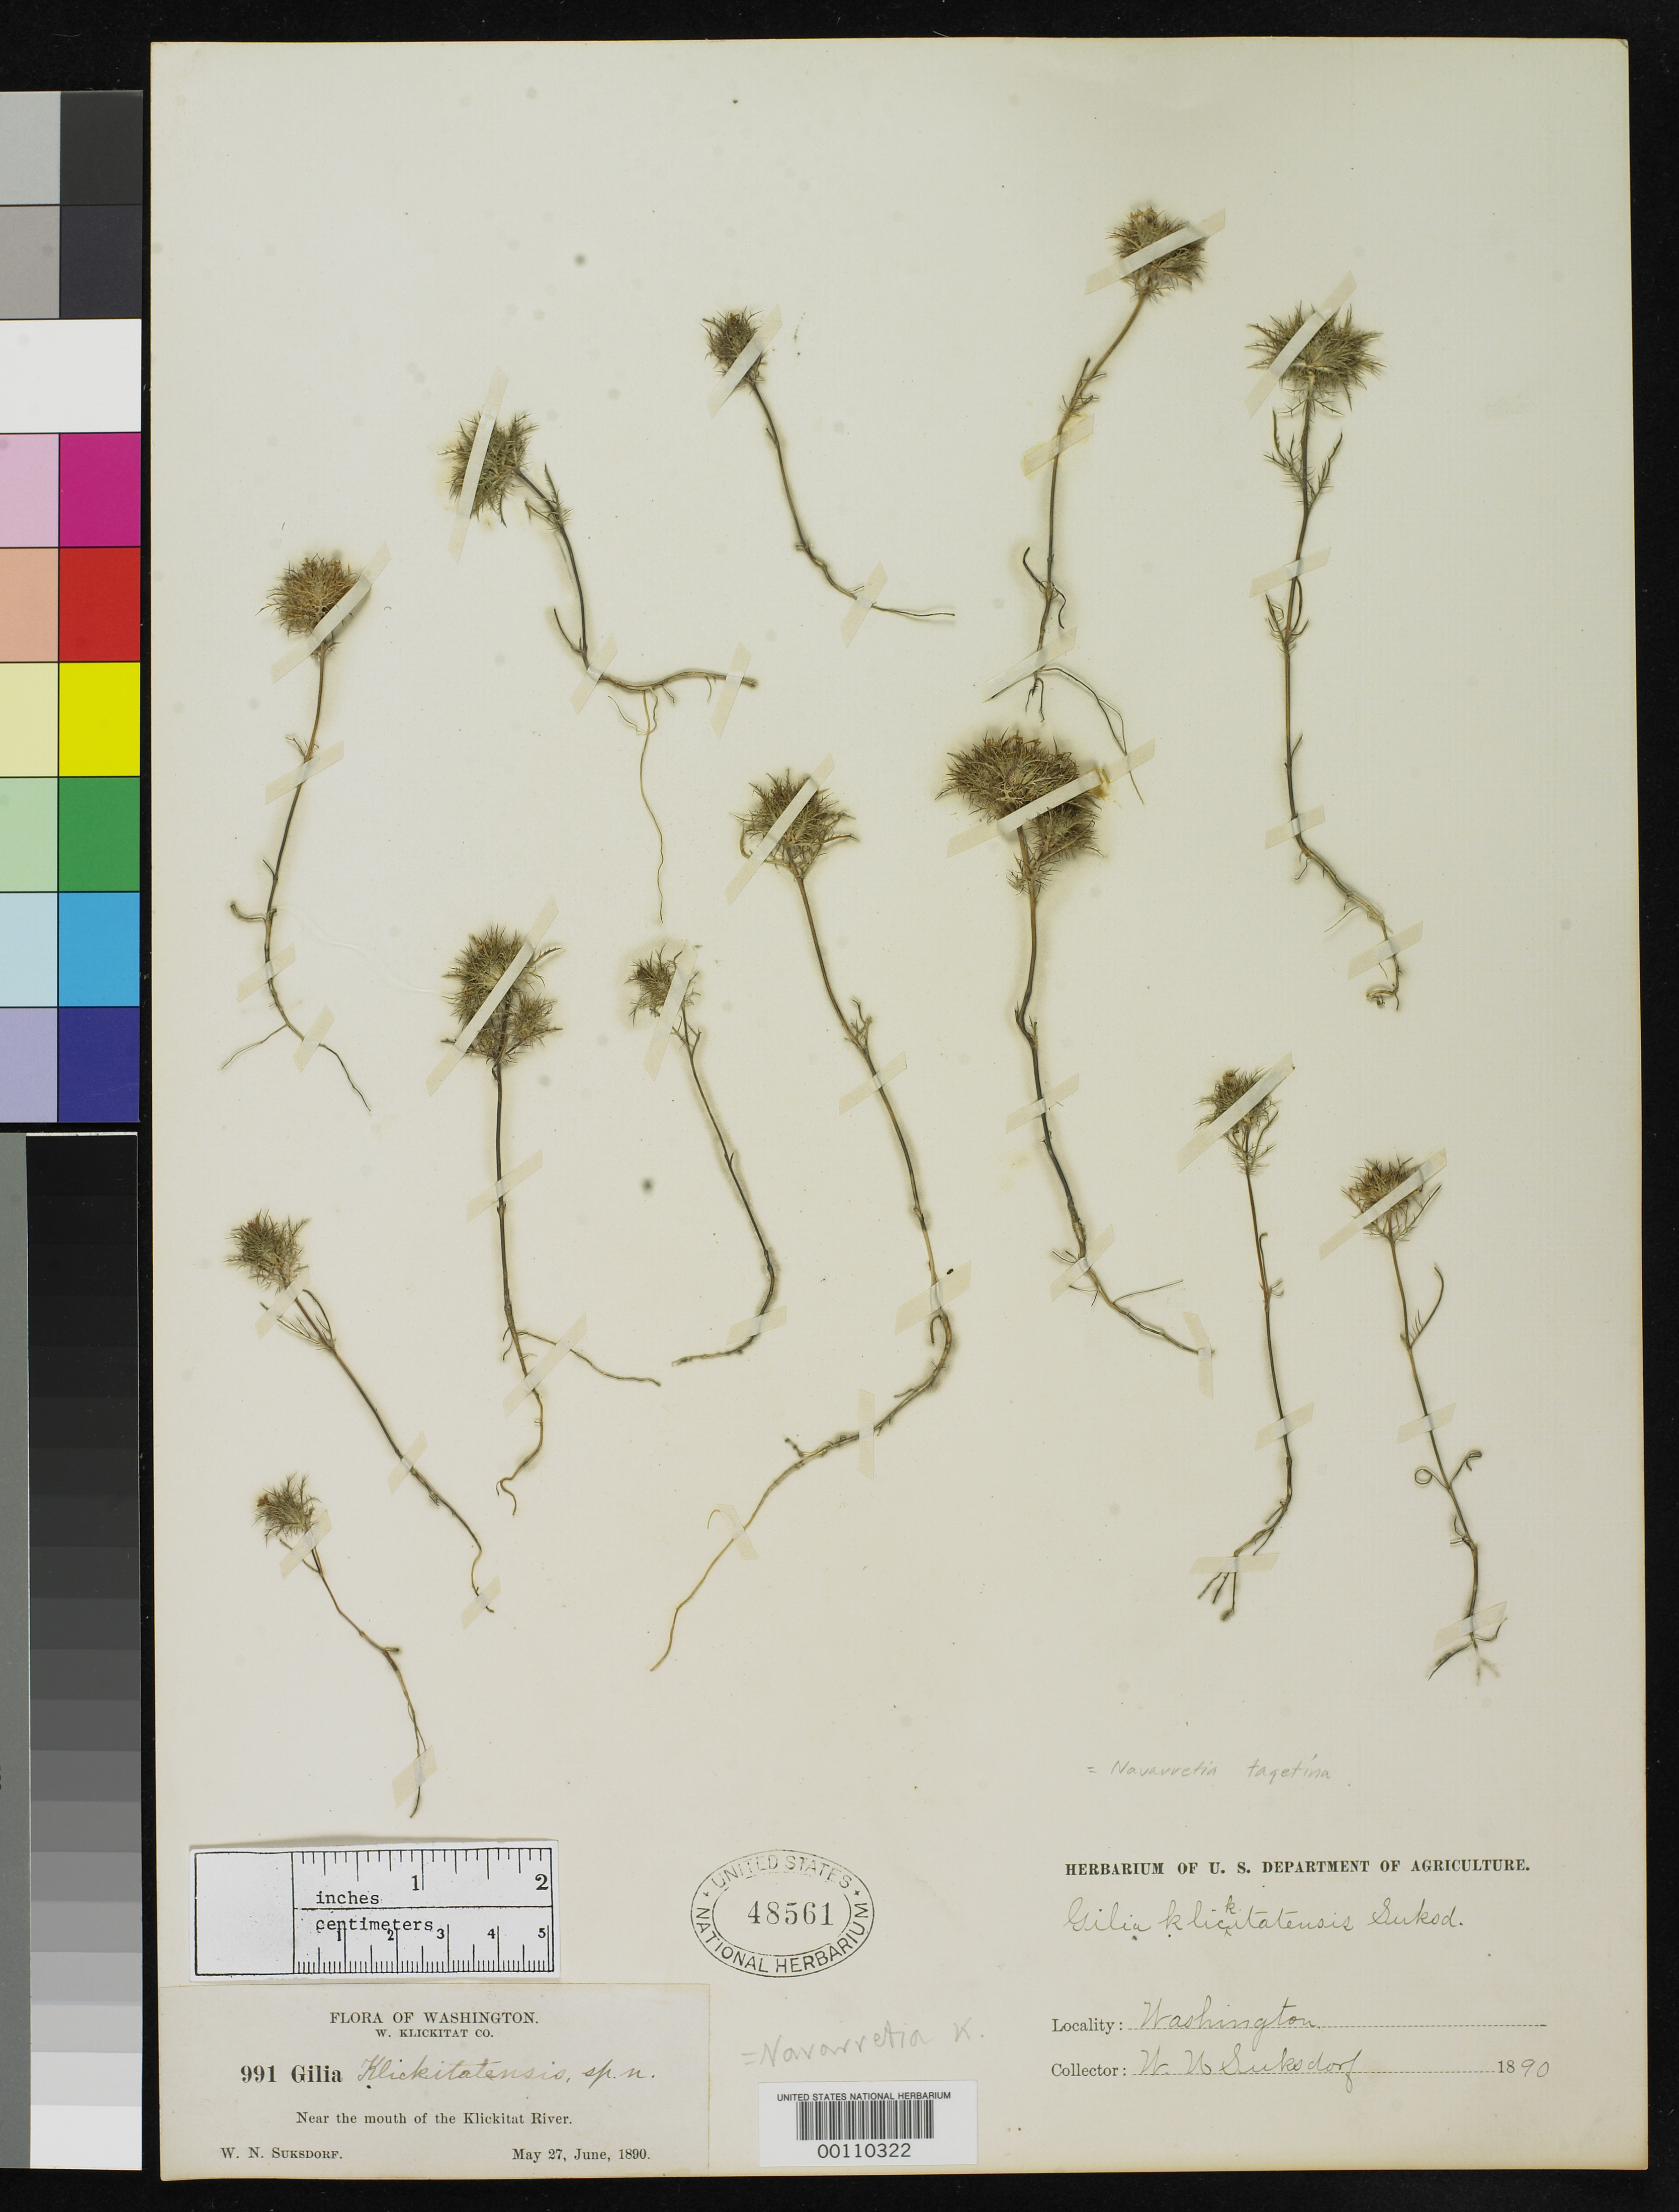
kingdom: Plantae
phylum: Tracheophyta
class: Magnoliopsida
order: Ericales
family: Polemoniaceae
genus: Gilia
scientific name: Gilia klickitatensis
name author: Suksd.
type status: Isotype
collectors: W. N. Suksdorf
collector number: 991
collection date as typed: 27 May 1890 and -- Jun 1890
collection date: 1890-05-27,1890-06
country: United States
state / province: Washington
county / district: Klickitat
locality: Banks of Columbia River.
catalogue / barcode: US 48561